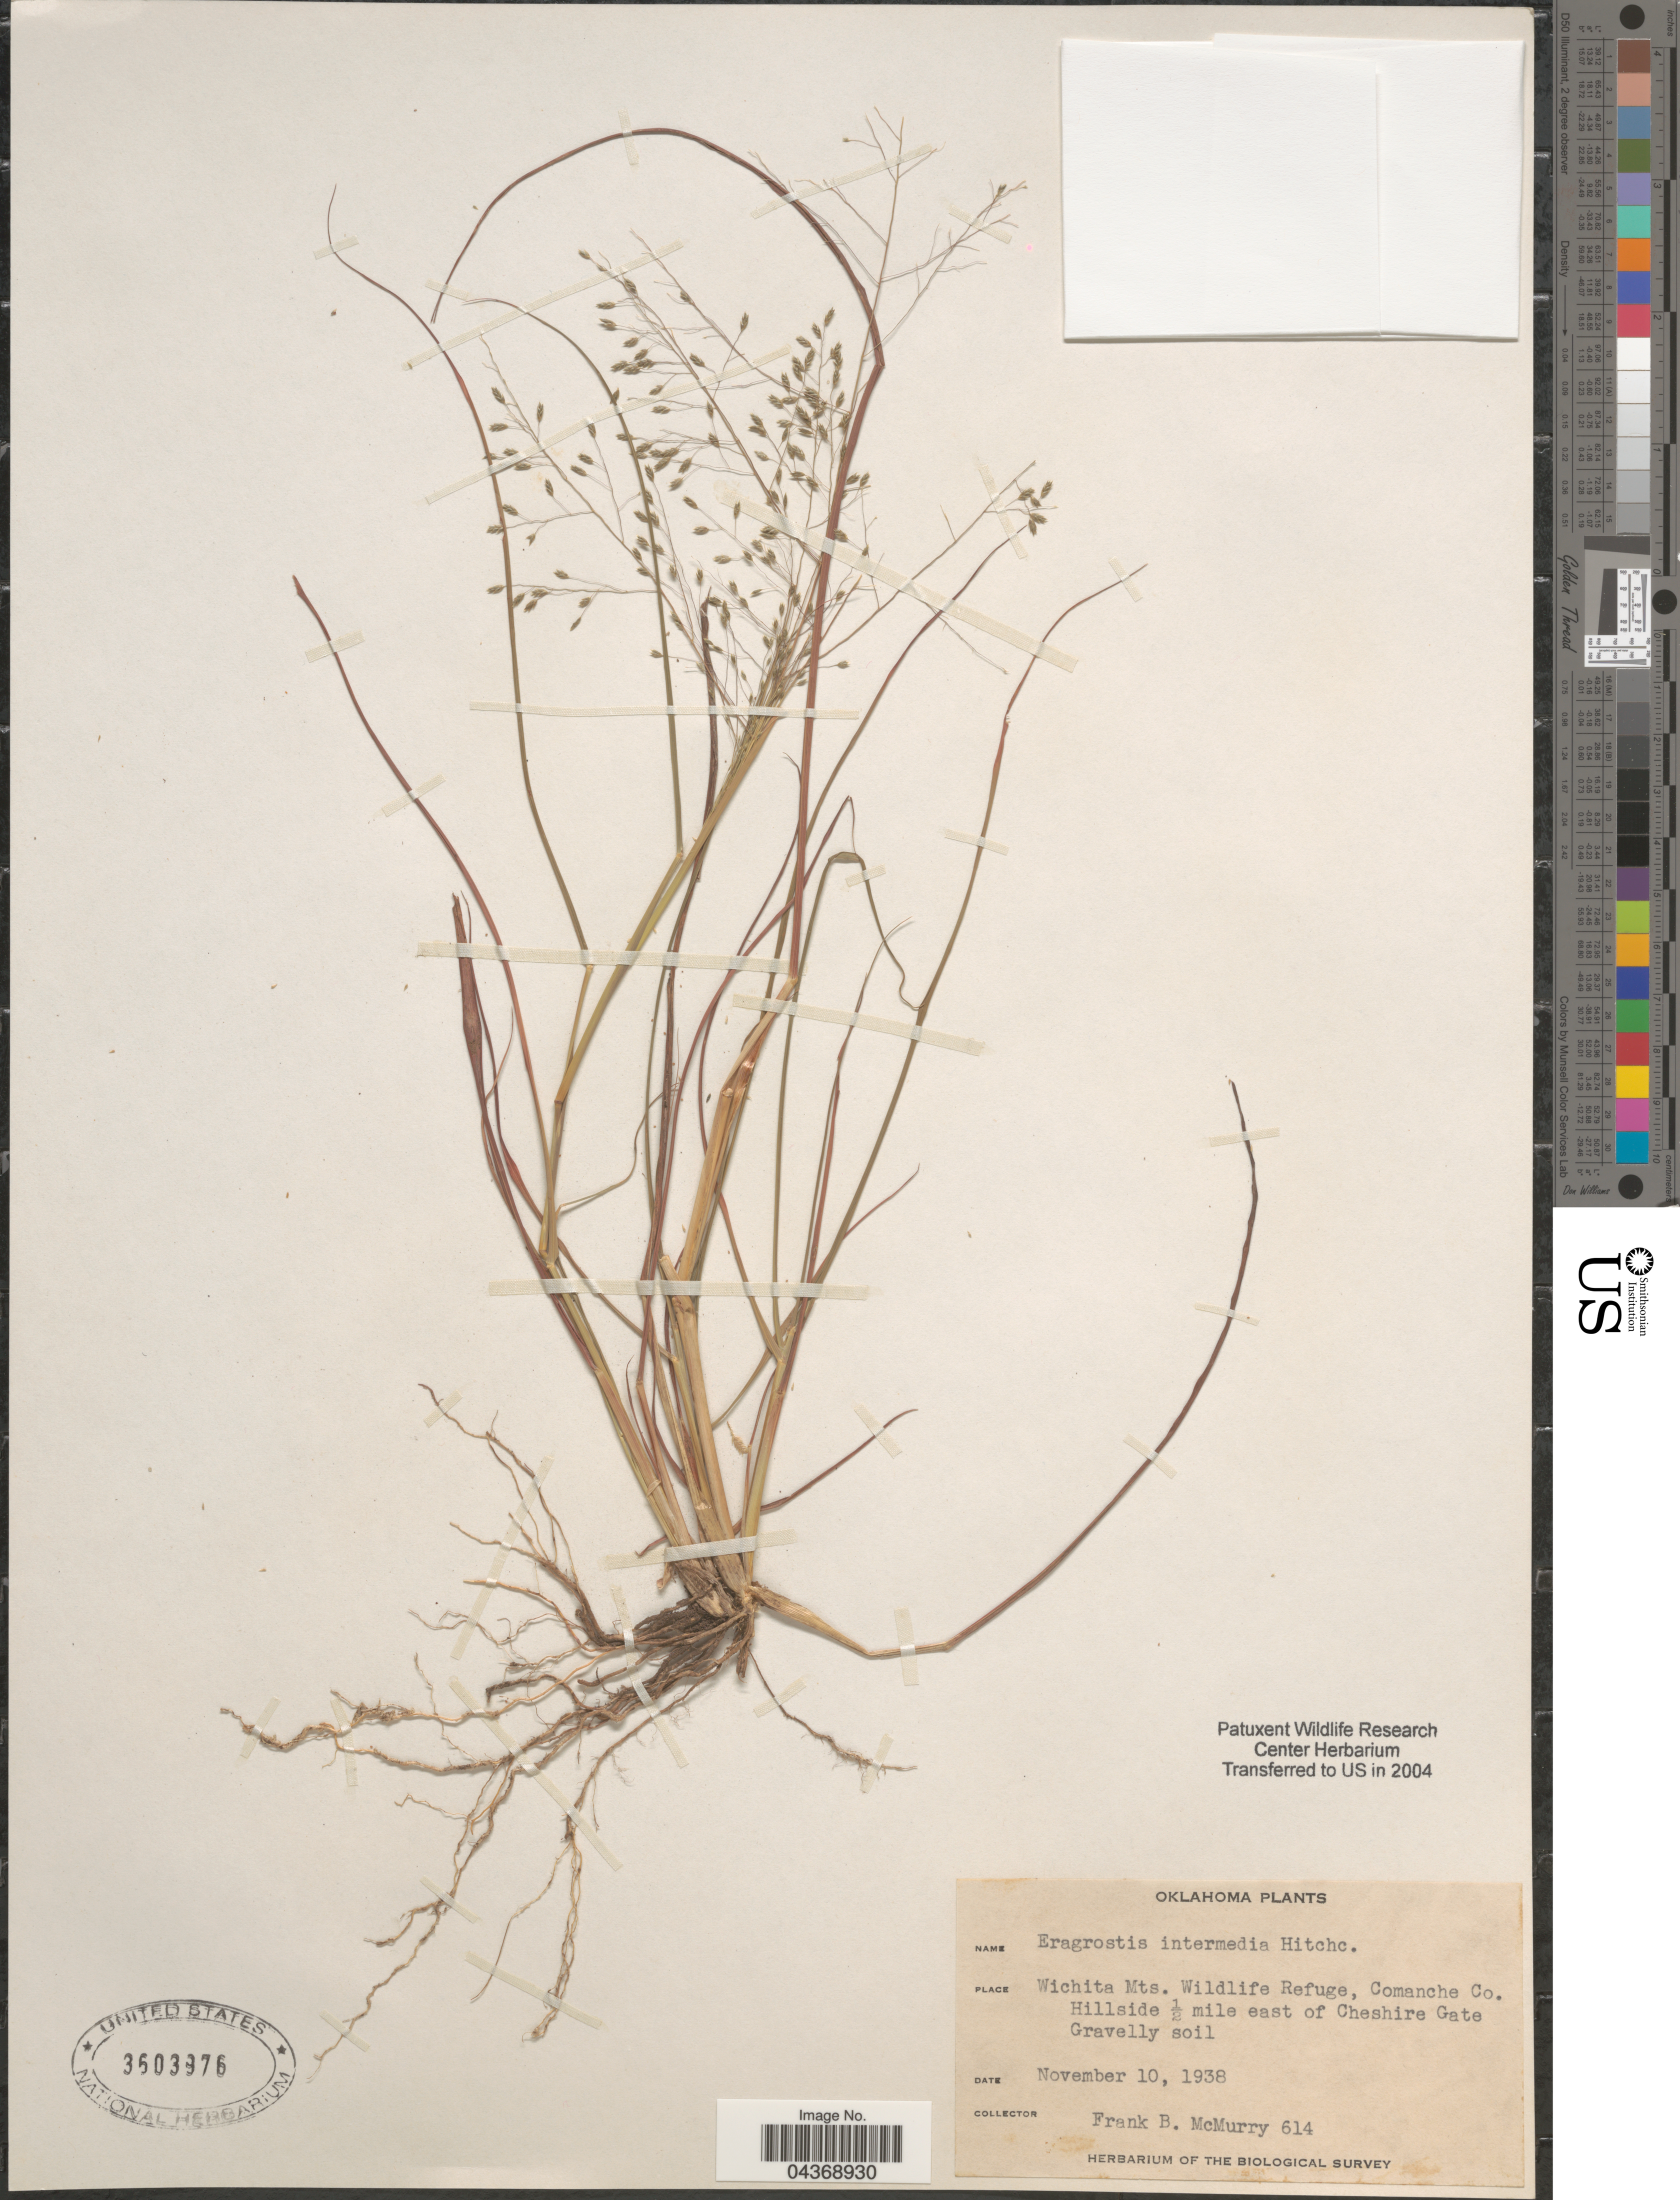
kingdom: Plantae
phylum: Tracheophyta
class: Liliopsida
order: Poales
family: Poaceae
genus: Eragrostis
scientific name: Eragrostis intermedia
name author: Hitchc.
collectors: F. B. McMurry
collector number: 614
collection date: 1938-11-10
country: United States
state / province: Oklahoma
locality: Wichita Mts. Wildlife Refuge, Comanche Co. Hillside ½ mile east of Cheshire Gate. The Biological Survey.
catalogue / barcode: US 3603976